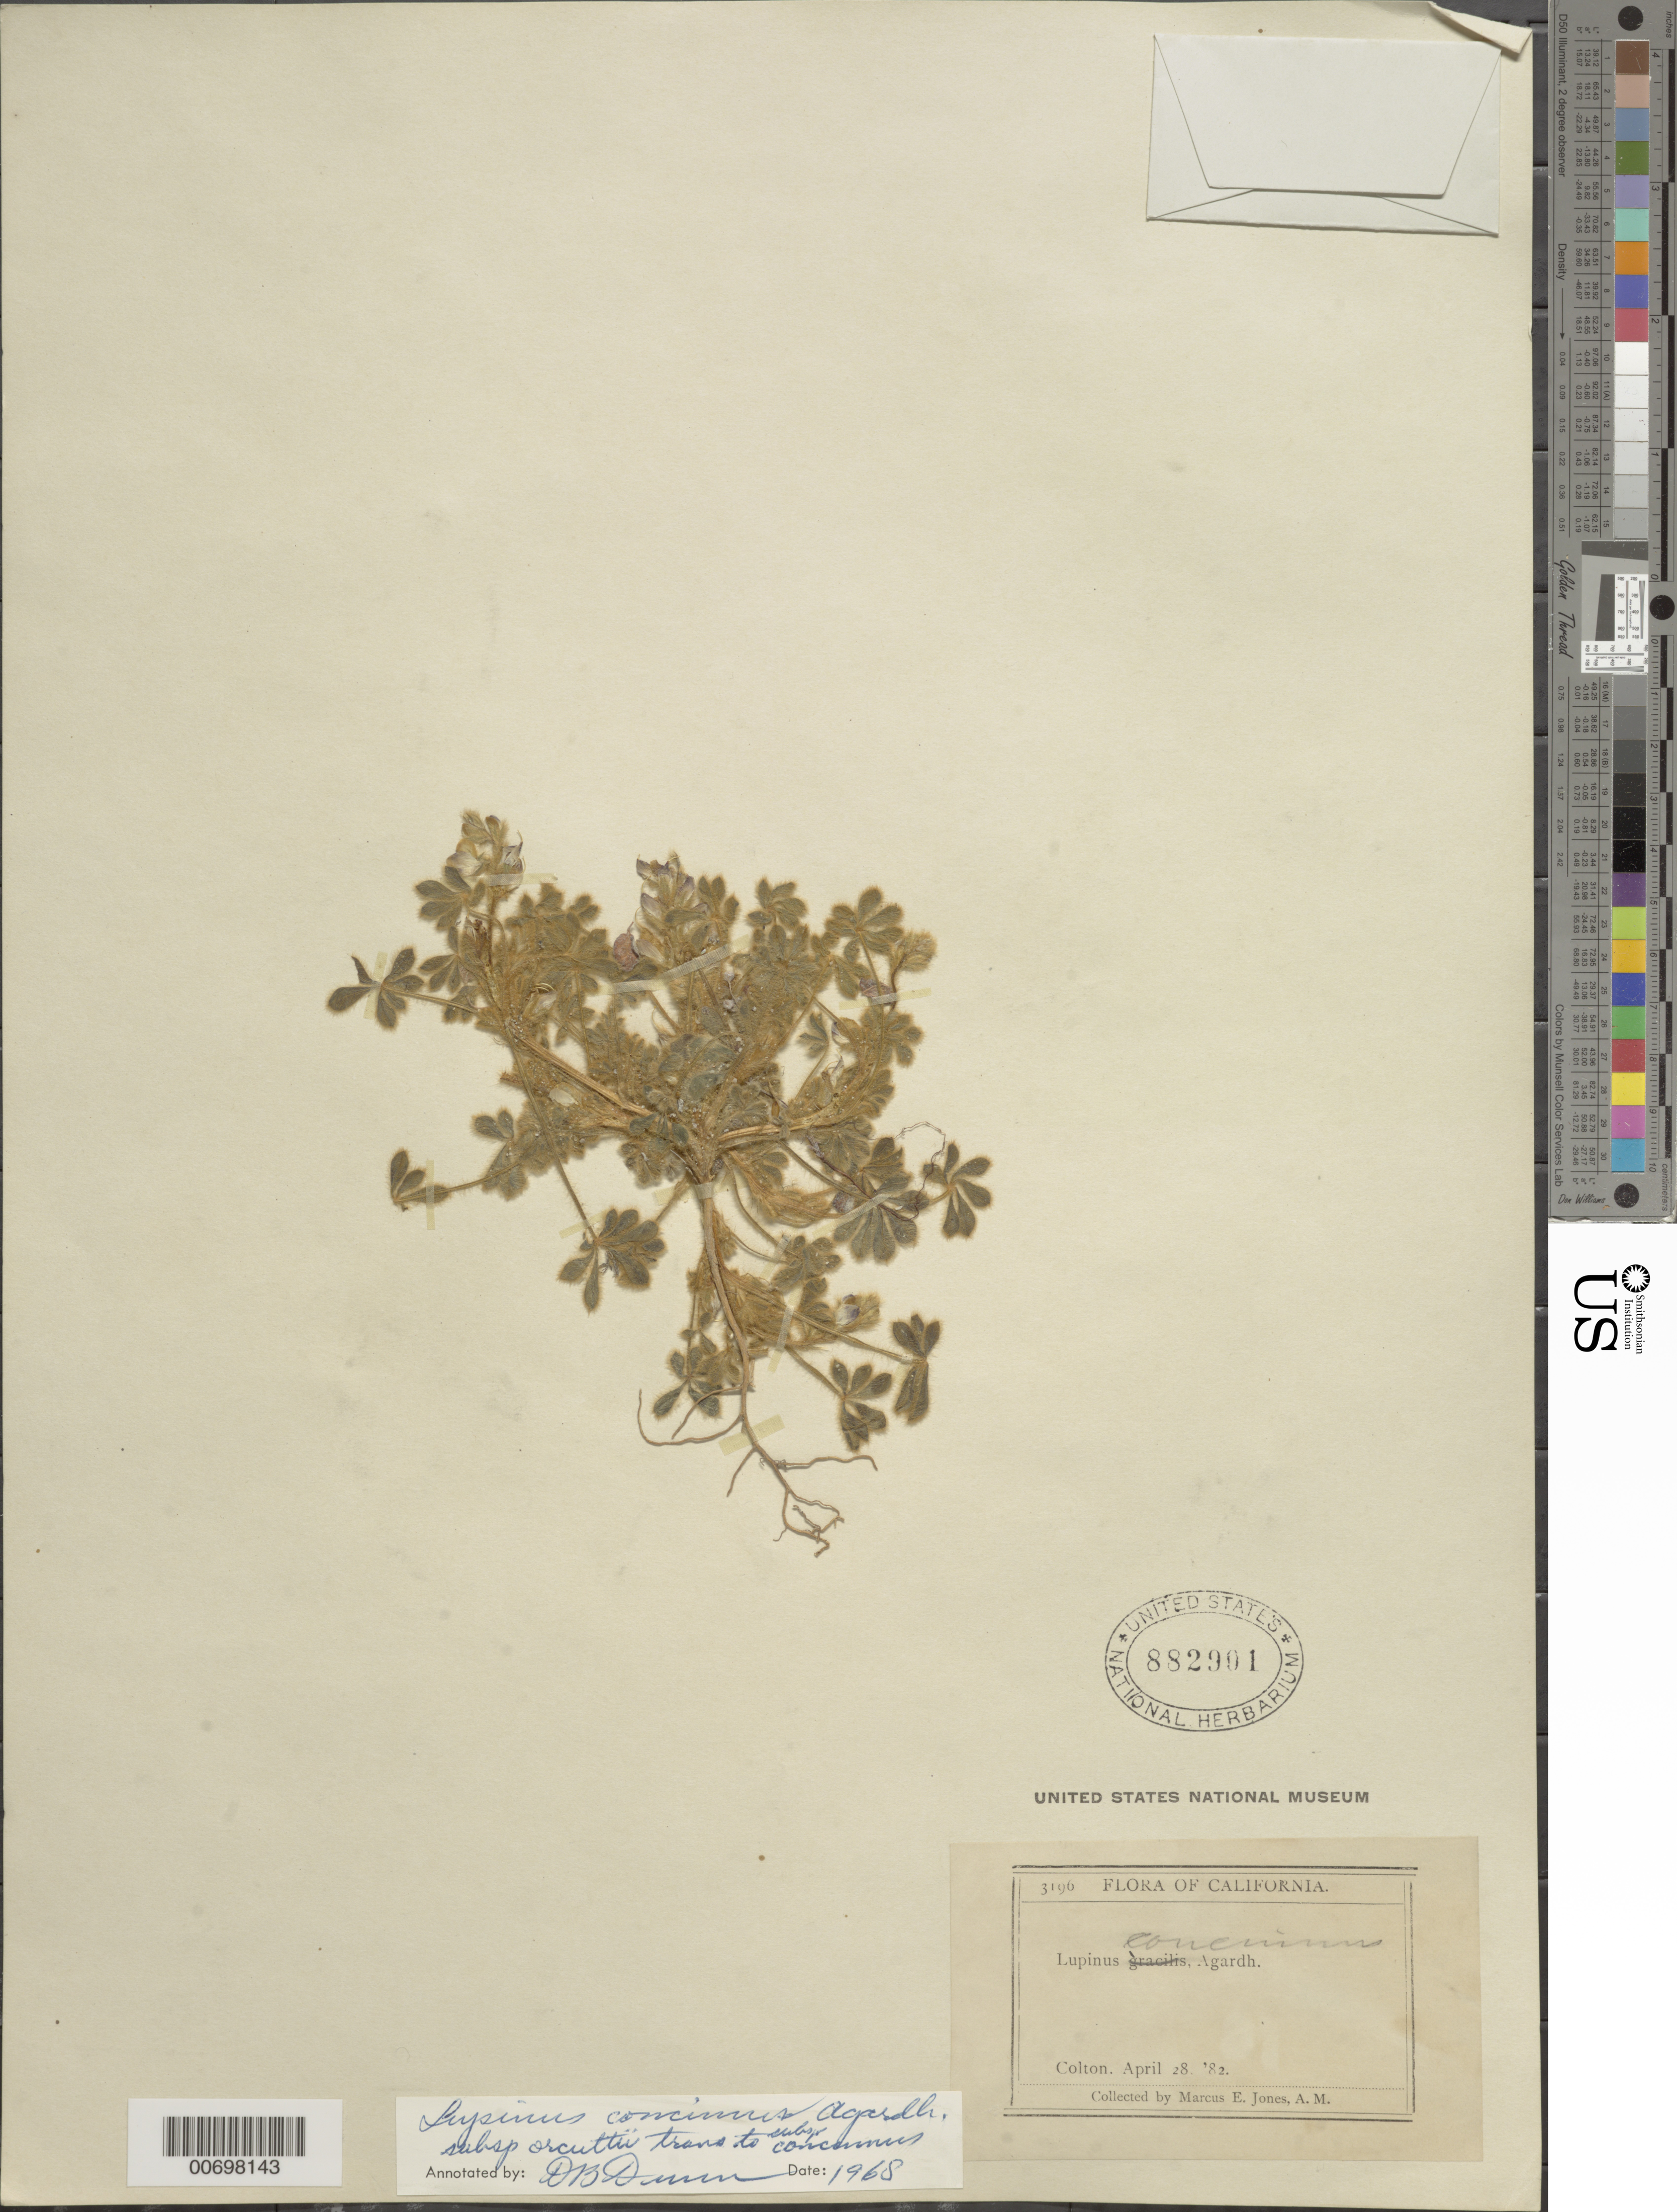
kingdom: Plantae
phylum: Tracheophyta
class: Magnoliopsida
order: Fabales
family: Fabaceae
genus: Lupinus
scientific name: Lupinus concinnus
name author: J. Agardh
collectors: M. E. Jones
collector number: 3196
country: United States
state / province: California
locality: Colton.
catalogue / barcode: US 882901